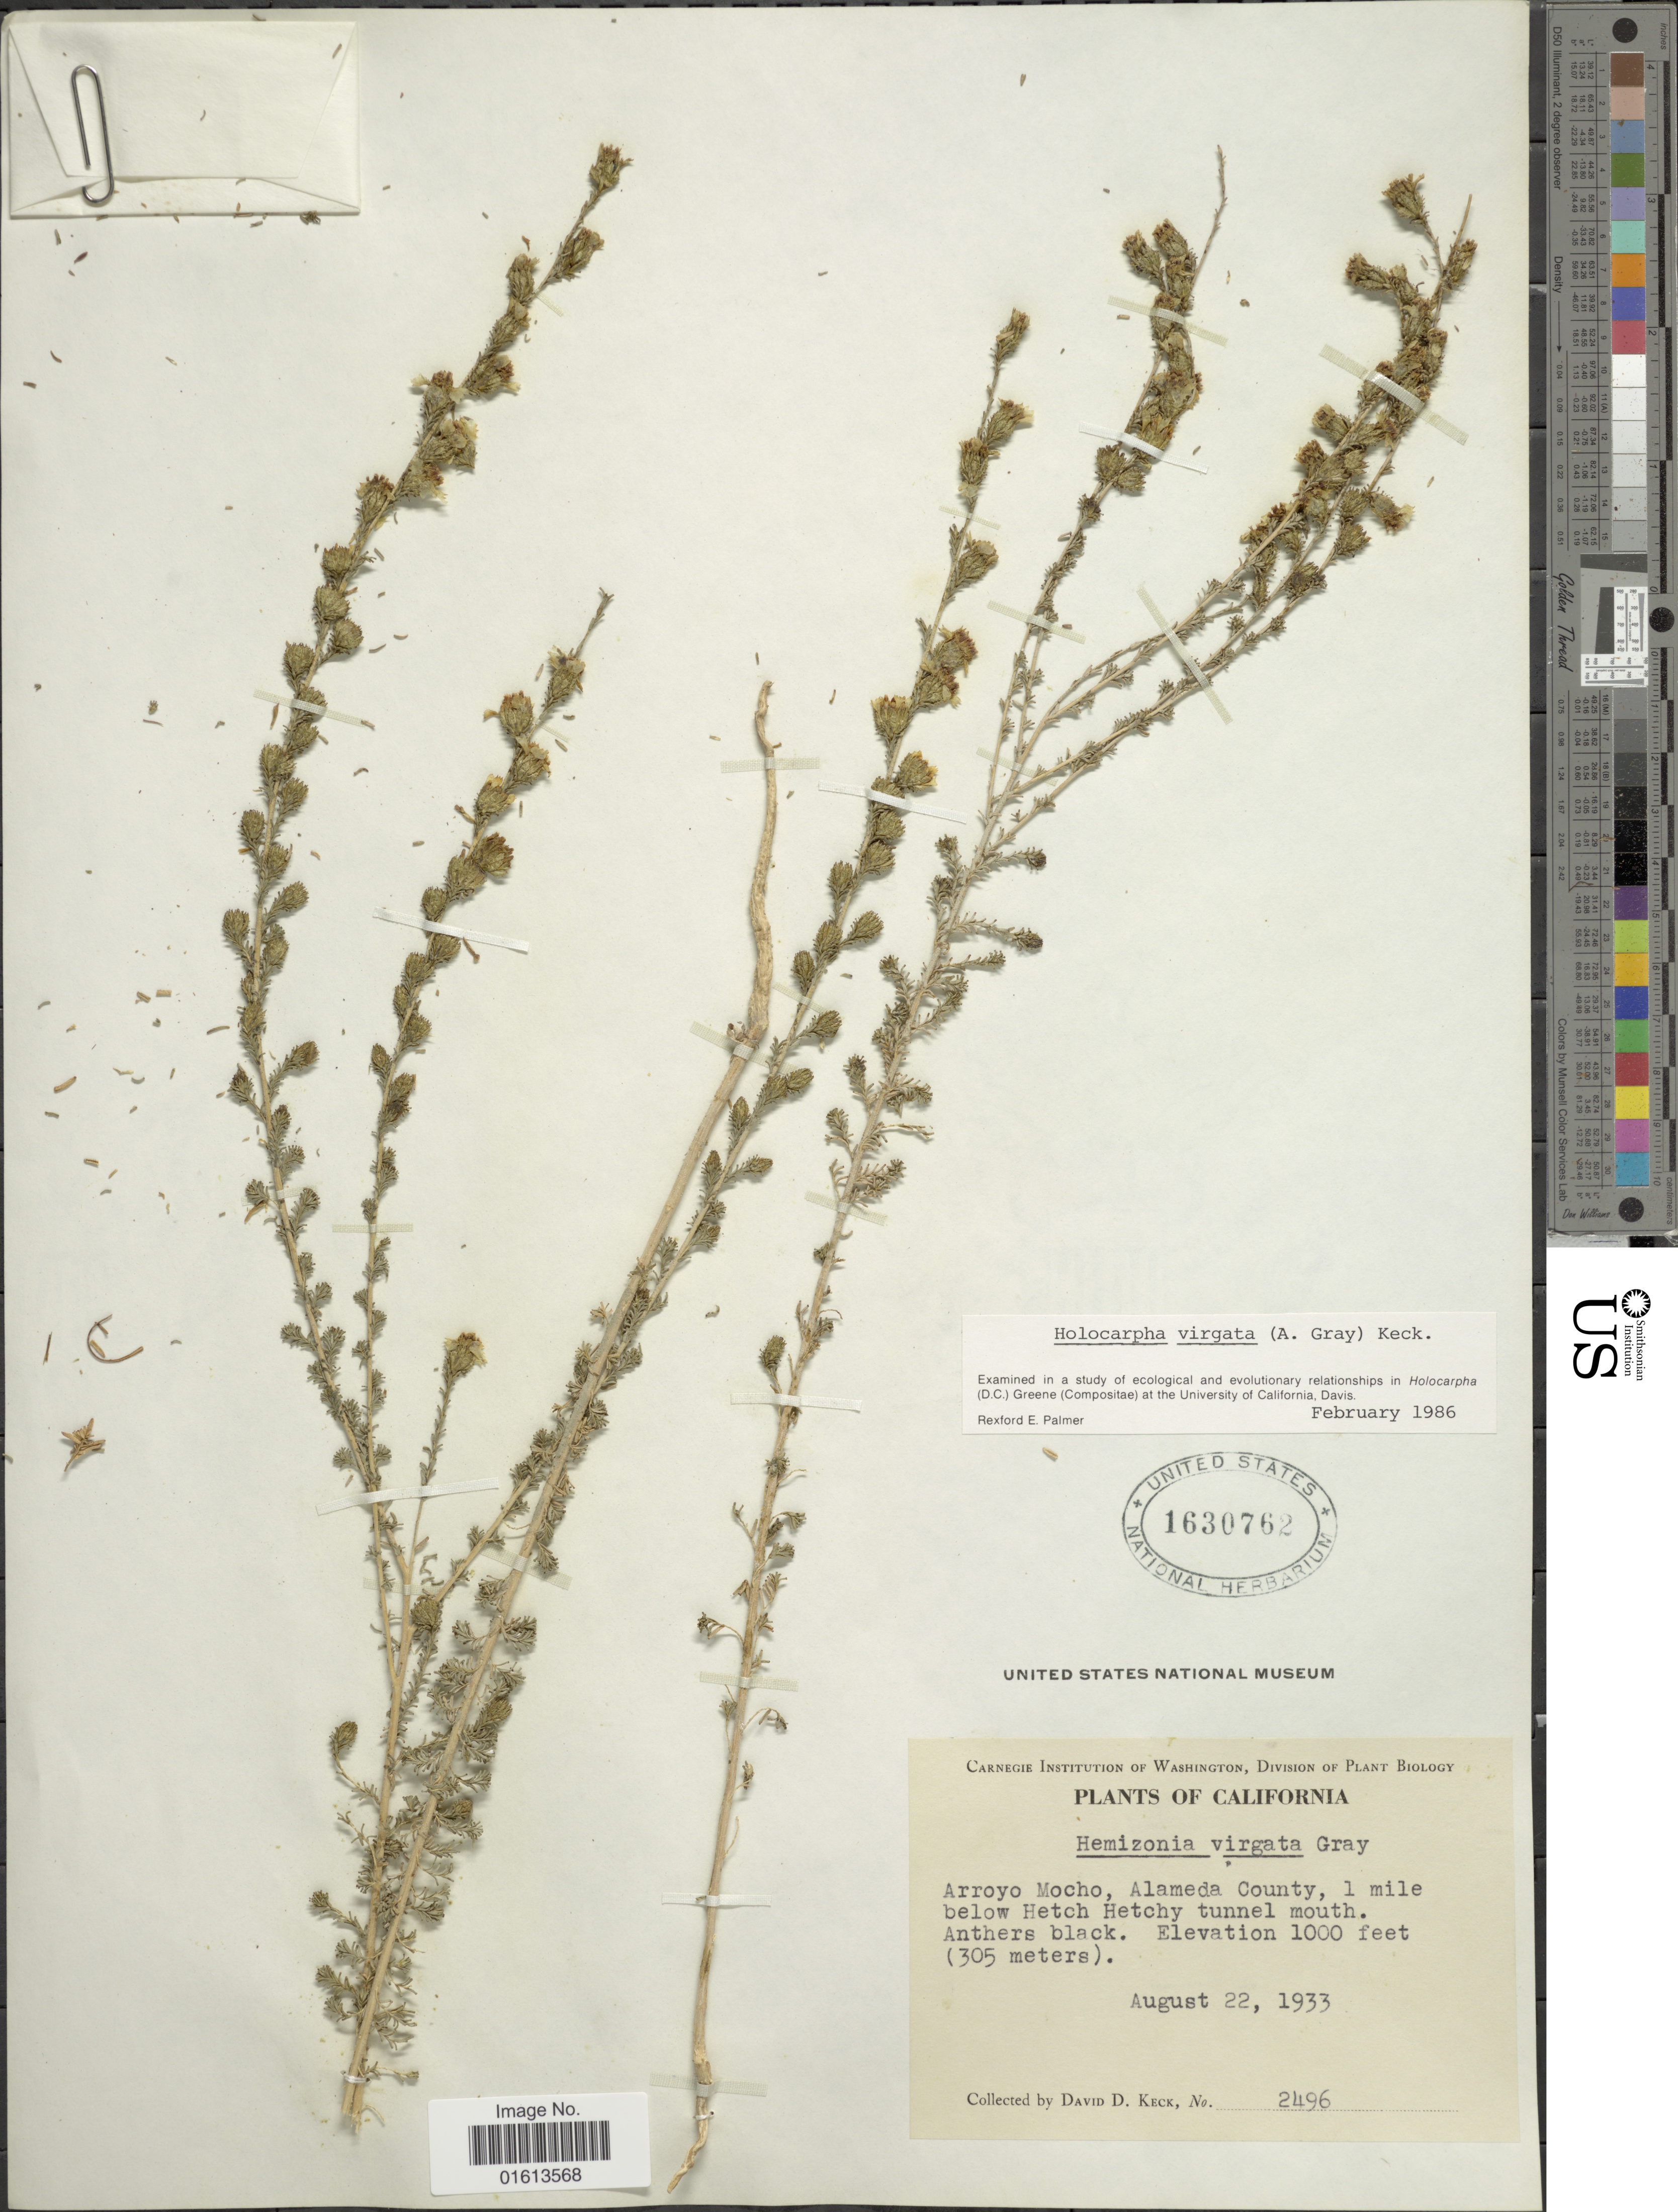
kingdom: Plantae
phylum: Tracheophyta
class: Magnoliopsida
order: Asterales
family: Asteraceae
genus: Holocarpha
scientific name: Holocarpha virgata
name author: (A. Gray) D.D. Keck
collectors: D. D. Keck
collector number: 2496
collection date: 1933-08-22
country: United States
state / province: California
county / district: Alameda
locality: California. Arroyo Mocho, Alameda County, 1 mile below Hetch Hetchy tunnel mouth.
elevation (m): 305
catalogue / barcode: US 1630762